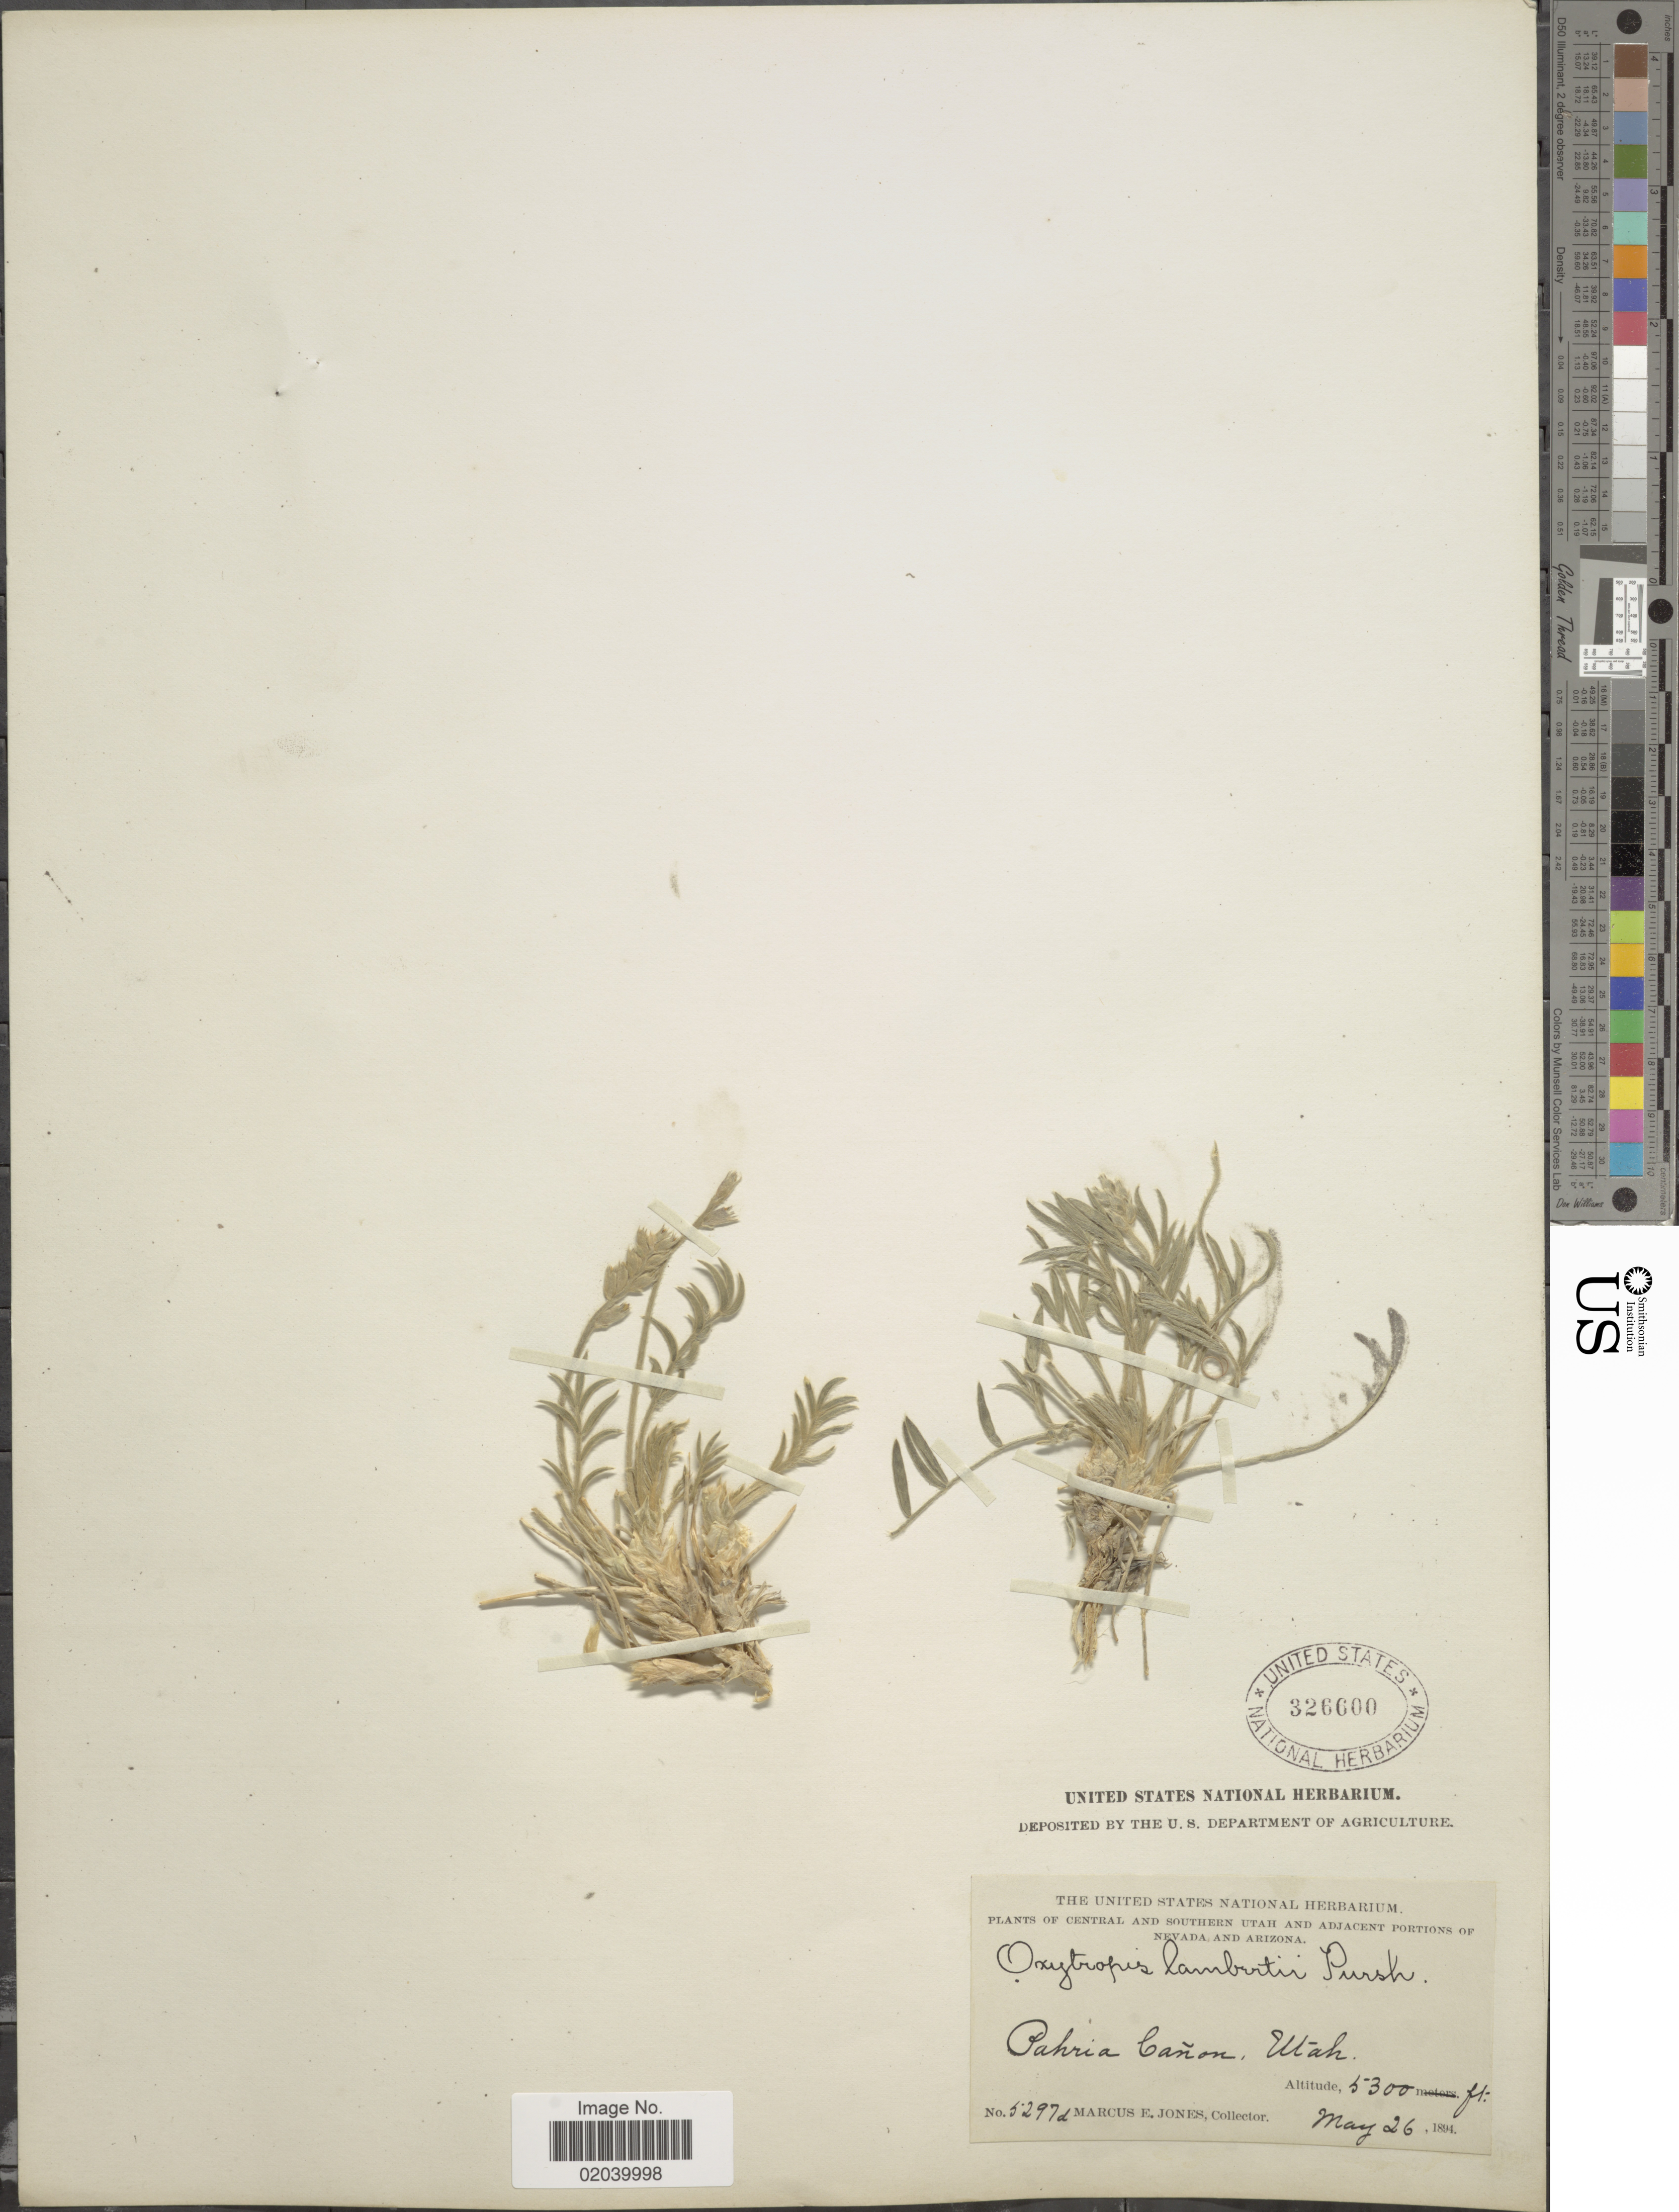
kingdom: Plantae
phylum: Tracheophyta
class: Magnoliopsida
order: Fabales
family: Fabaceae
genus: Oxytropis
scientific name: Oxytropis lambertii var. bigelovii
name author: A. Gray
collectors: M. E. Jones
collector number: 5297d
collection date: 1894-05-26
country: United States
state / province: Utah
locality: Central and southern Utah and adjacent portions of Nevada and Arizona, Pahria Canon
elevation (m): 1615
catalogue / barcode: US 326600